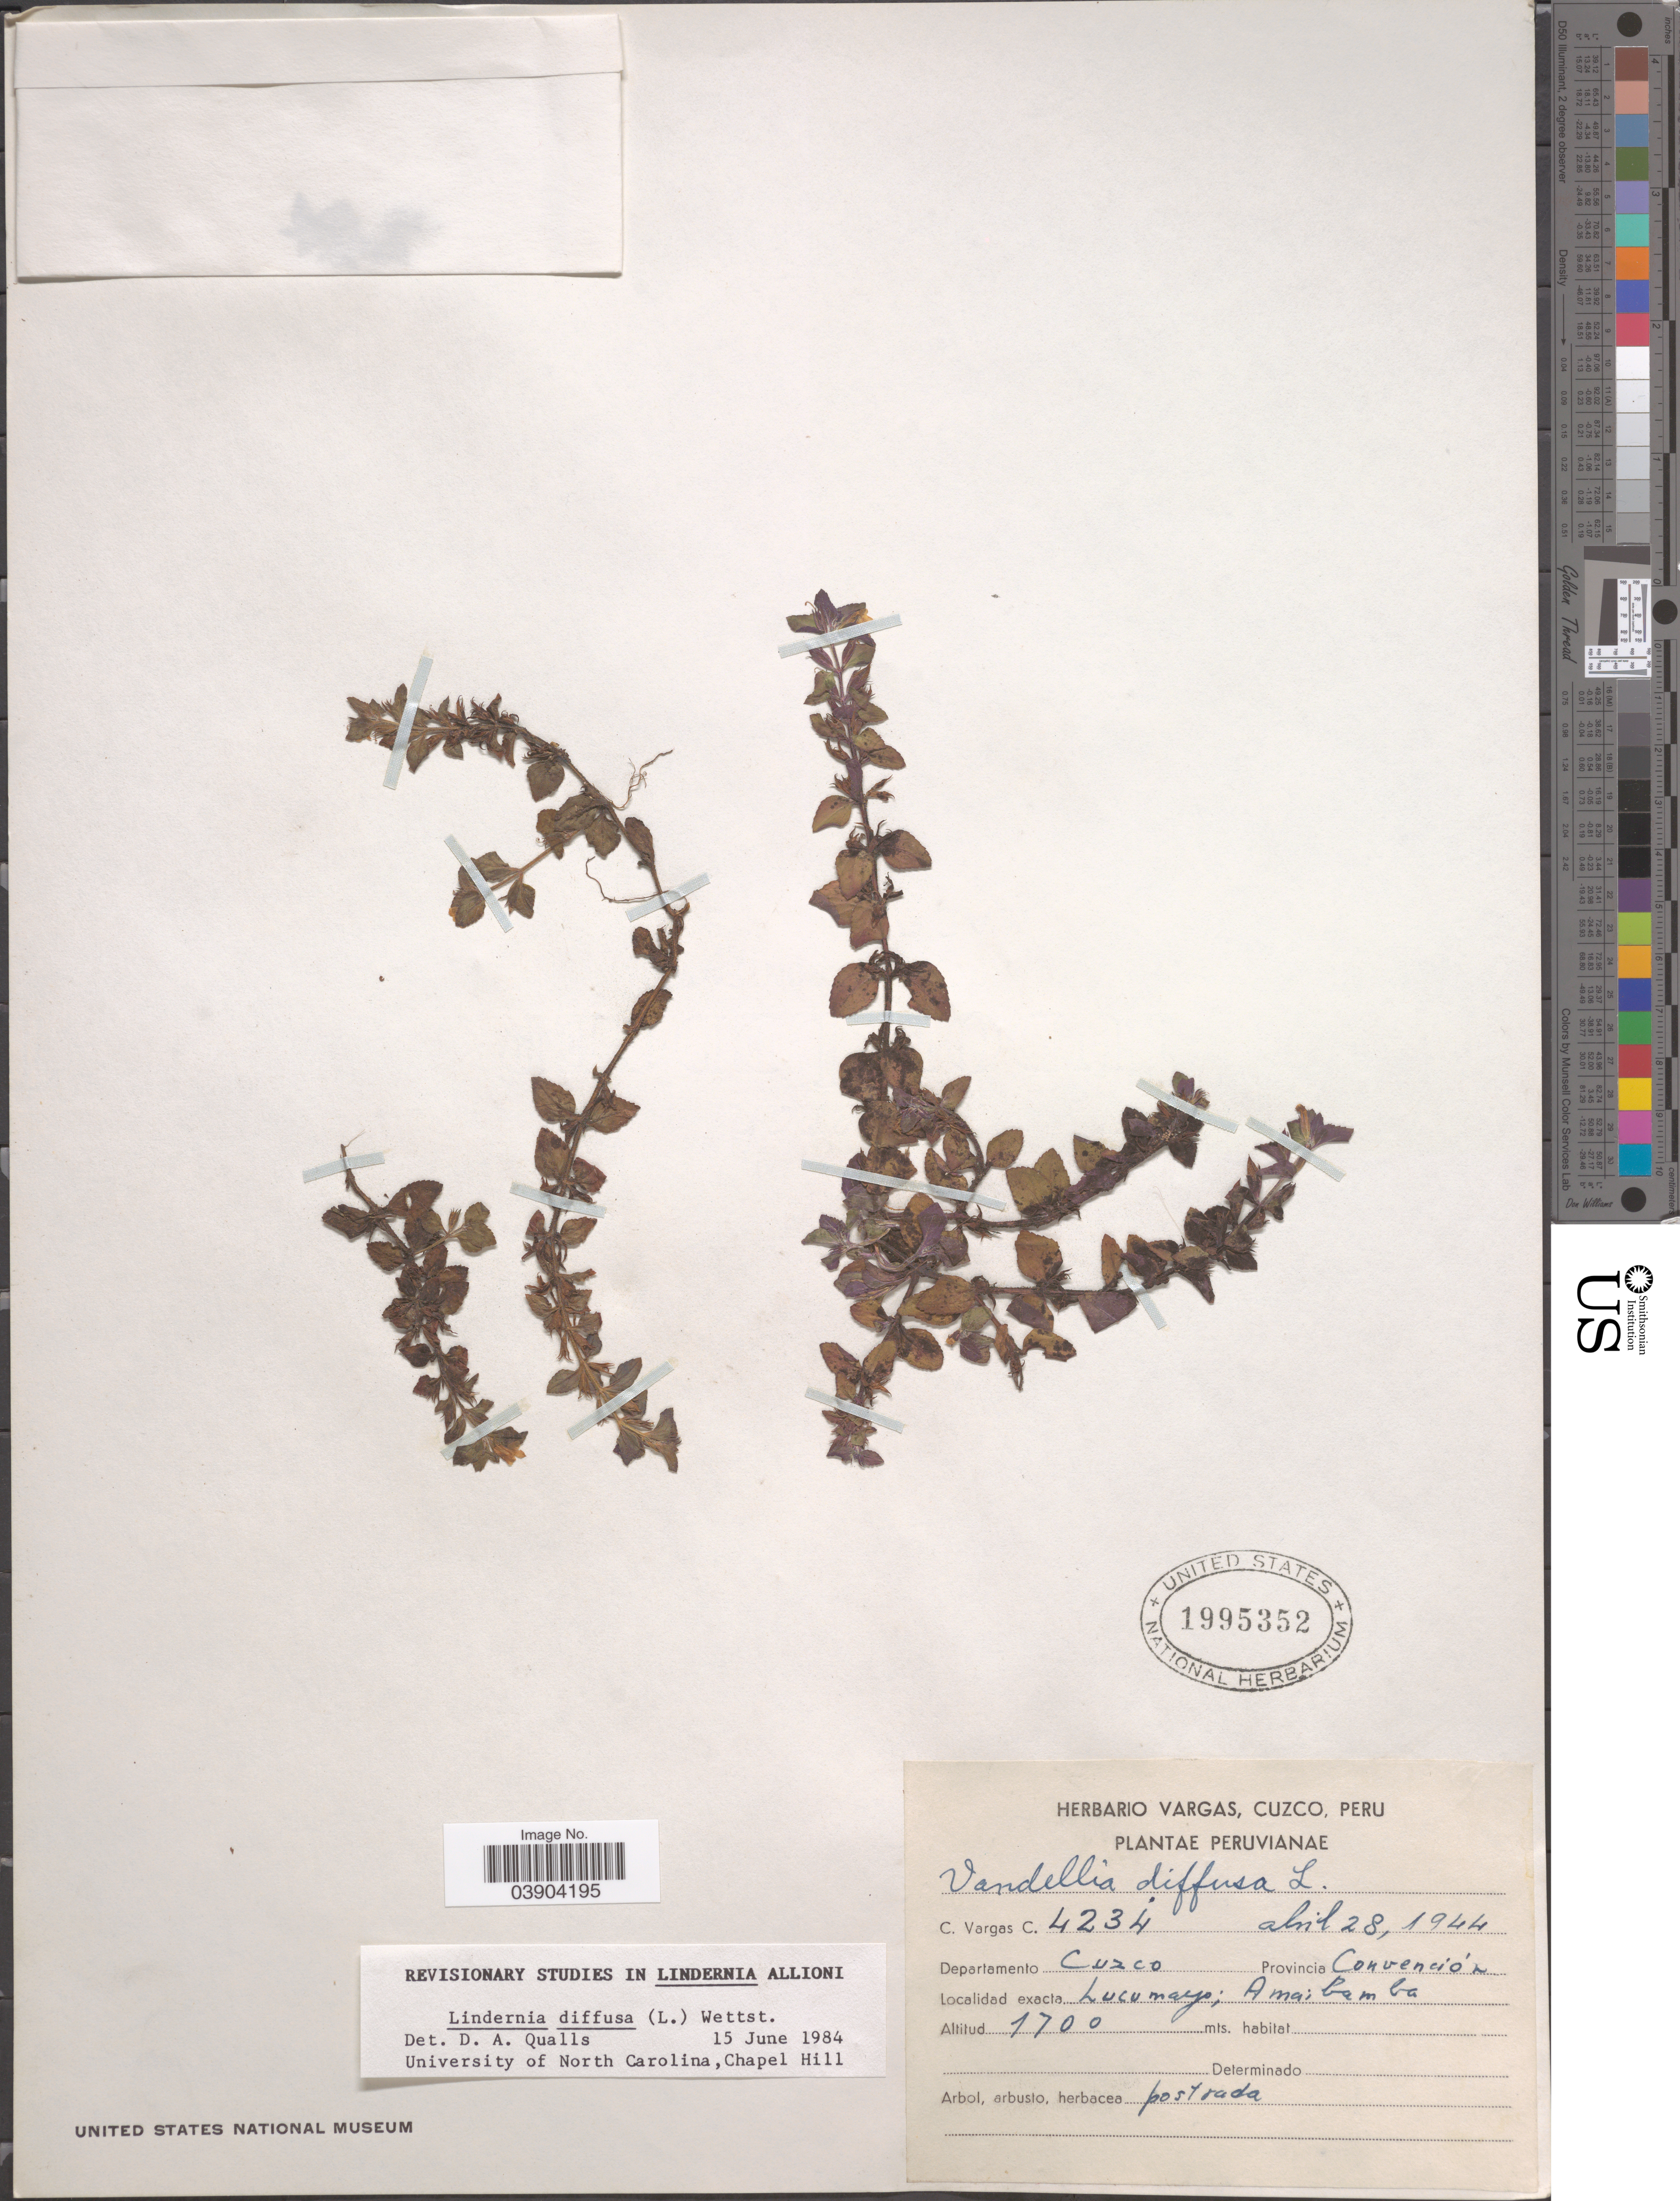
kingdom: Plantae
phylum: Tracheophyta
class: Magnoliopsida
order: Lamiales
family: Linderniaceae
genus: Lindernia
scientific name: Lindernia diffusa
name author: (L.) Wettst.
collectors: C. Vargas Calderón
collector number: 4234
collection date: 1944-04-28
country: Peru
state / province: Cusco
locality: Departamento Cuzco. Convencio's. Lucumayo; Amaibamba.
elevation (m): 1700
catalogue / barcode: US 1995352